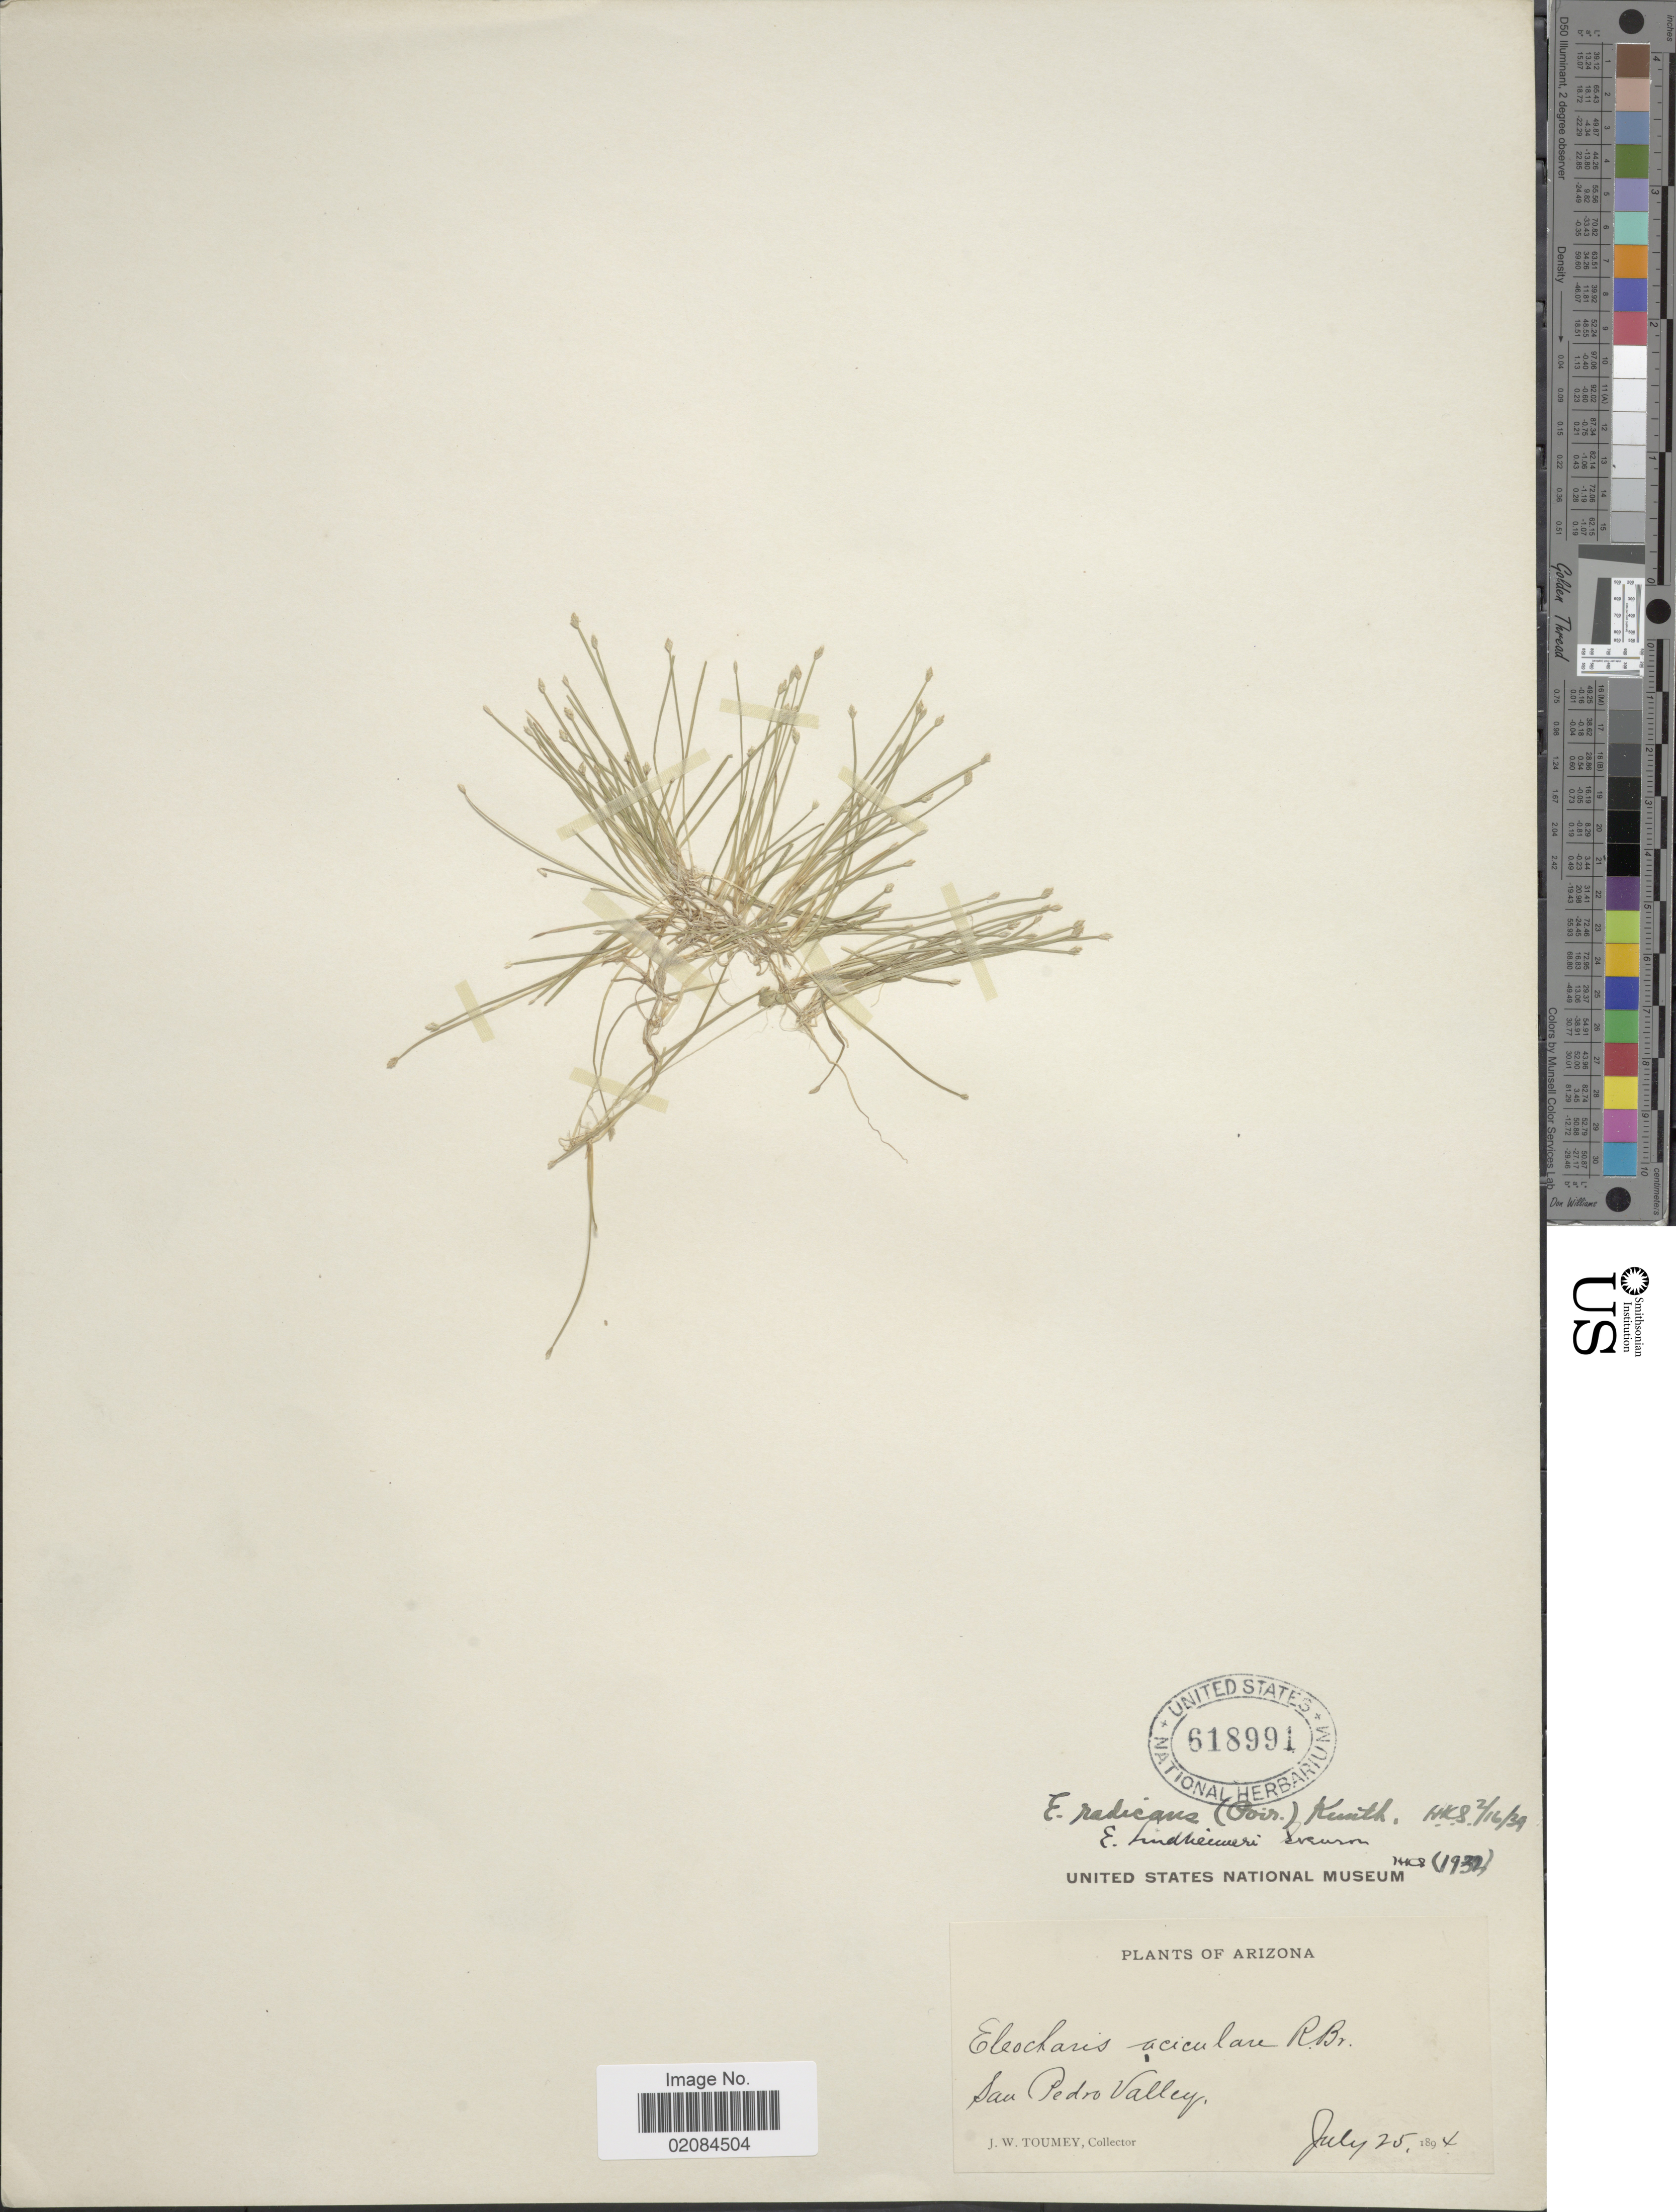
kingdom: Plantae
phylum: Tracheophyta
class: Liliopsida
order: Poales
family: Cyperaceae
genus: Eleocharis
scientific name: Eleocharis radicans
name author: (A. Dietrich) Kunth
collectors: J. W. Toumey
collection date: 1894-07-25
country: United States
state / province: Arizona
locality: San Pedro Valley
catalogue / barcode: US 618991